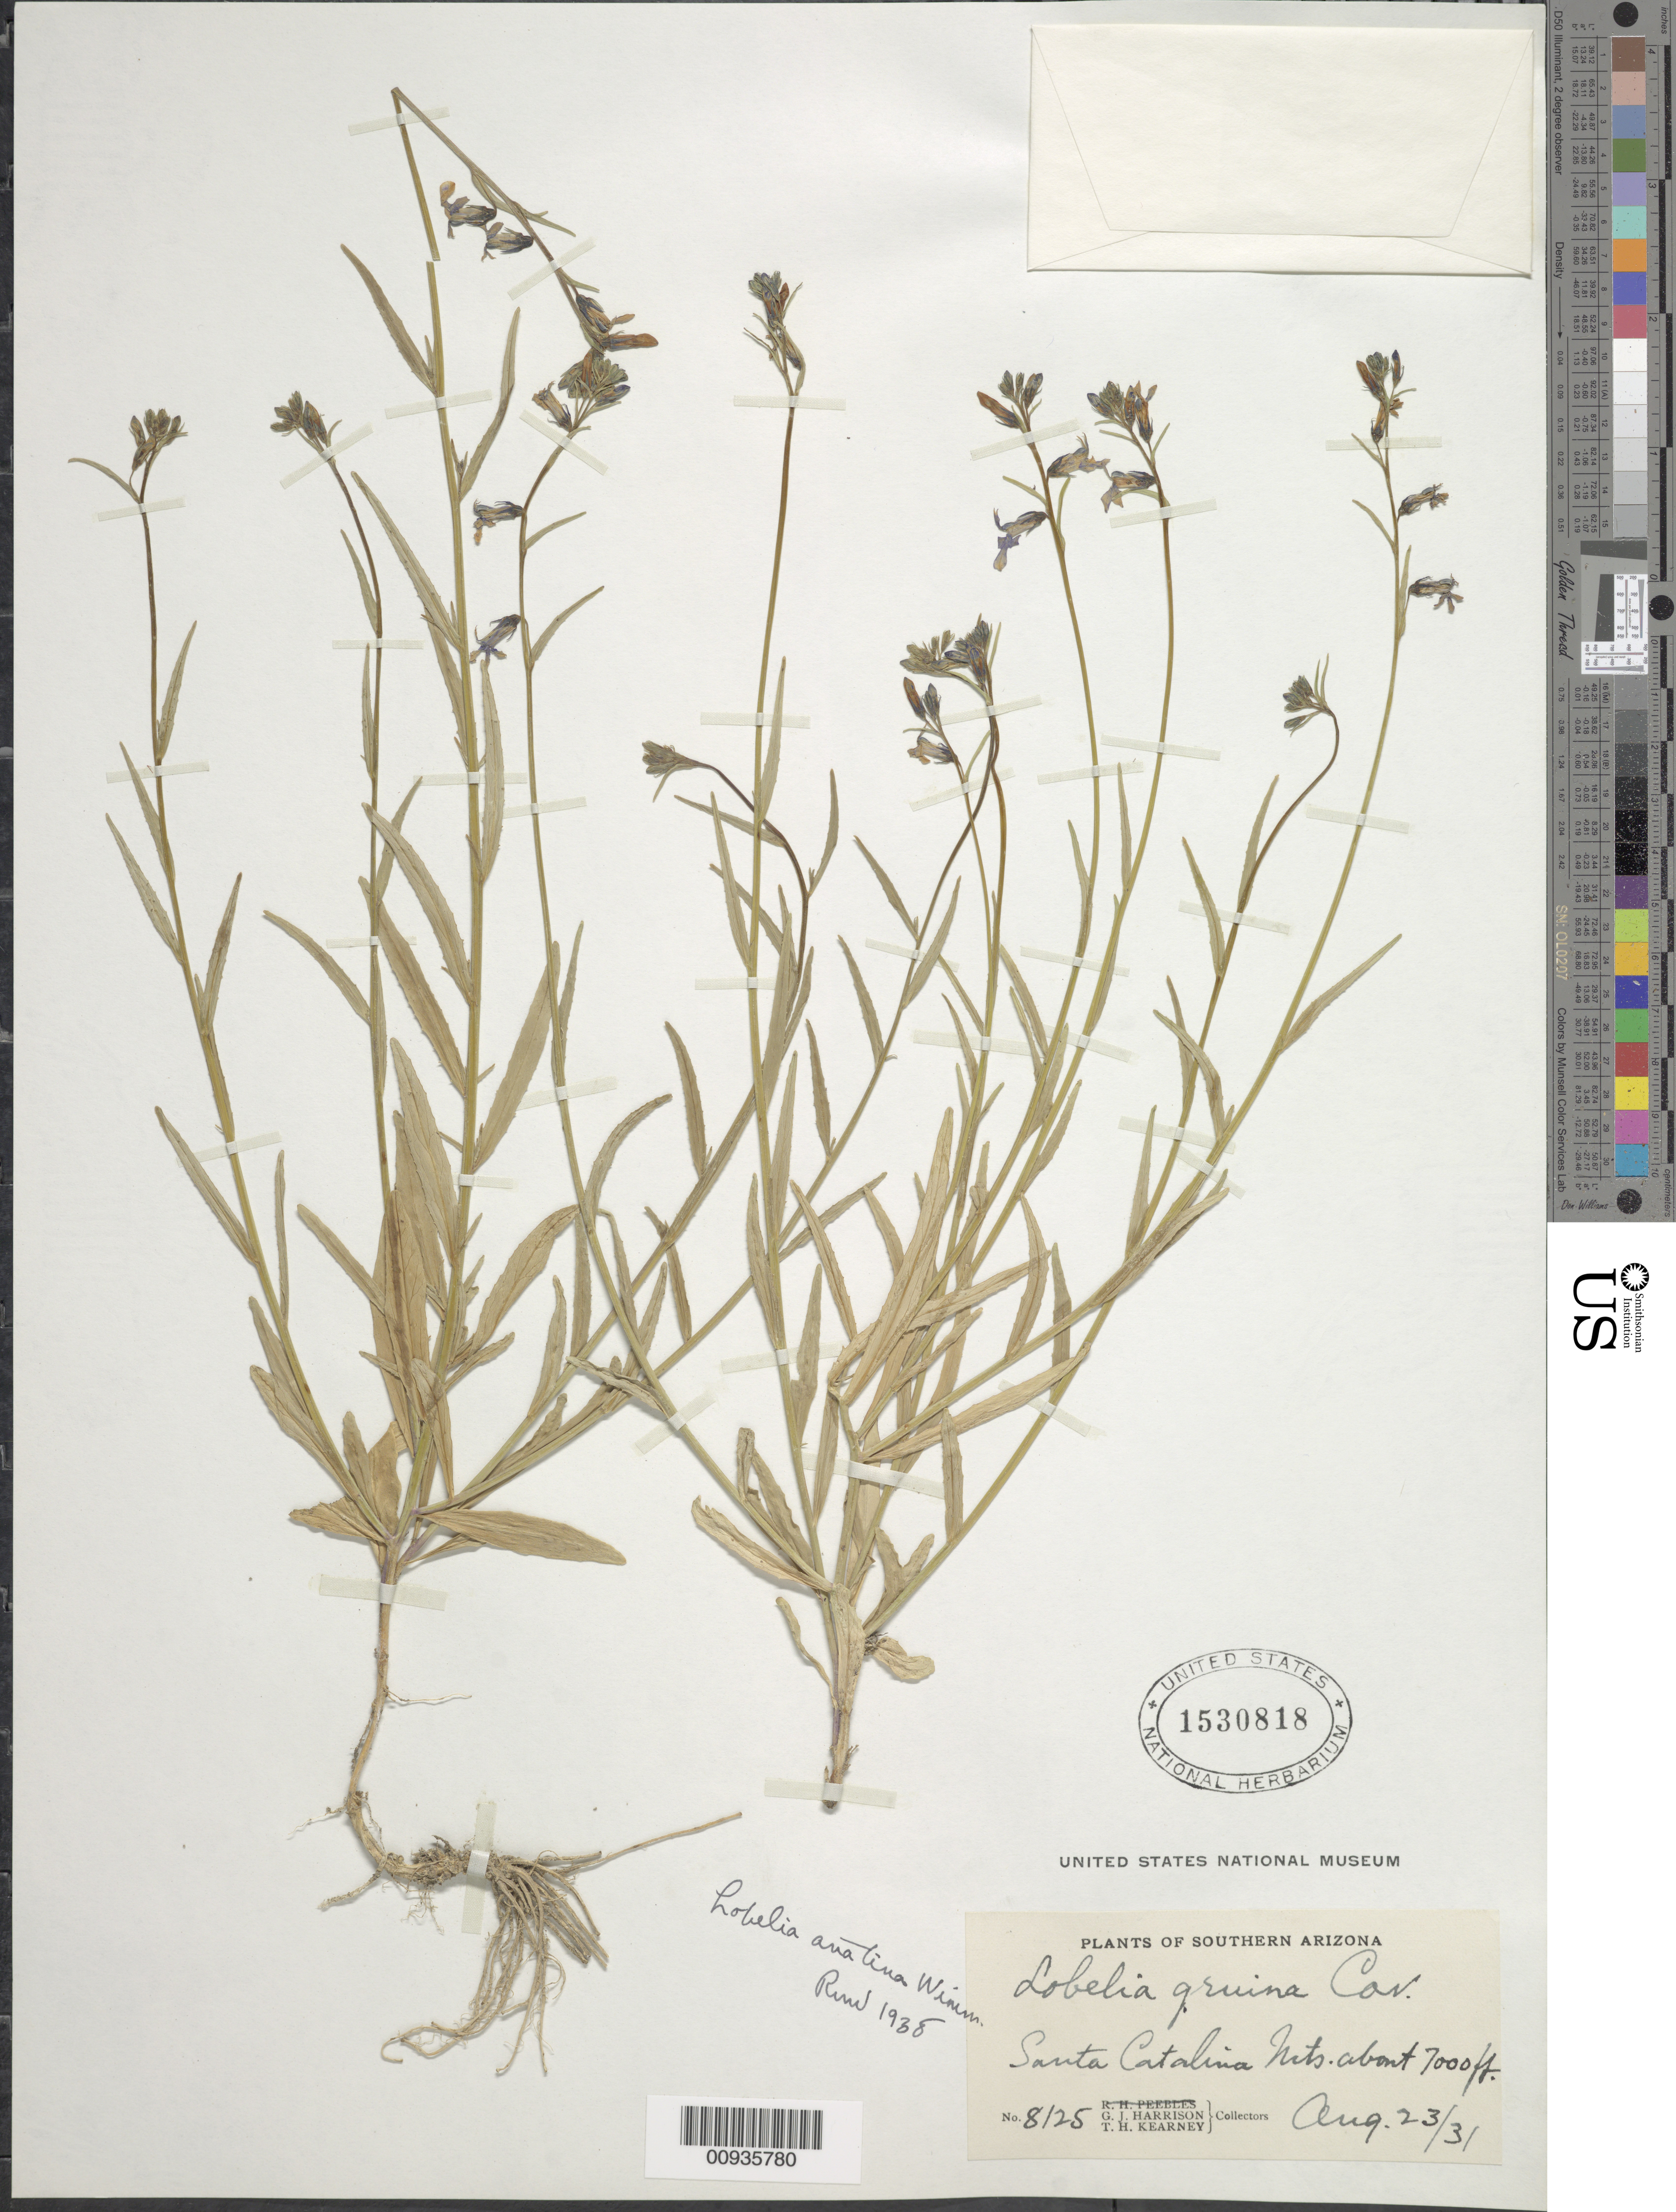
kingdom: Plantae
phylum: Tracheophyta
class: Magnoliopsida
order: Asterales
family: Campanulaceae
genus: Lobelia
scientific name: Lobelia anatina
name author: E. Wimm.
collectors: G. J. Harrison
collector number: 8125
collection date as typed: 23 Aug 1931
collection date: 1931-08-23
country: United States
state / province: Arizona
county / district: Pima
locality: Santa Catalina Mts.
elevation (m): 2135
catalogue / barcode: US 1530818